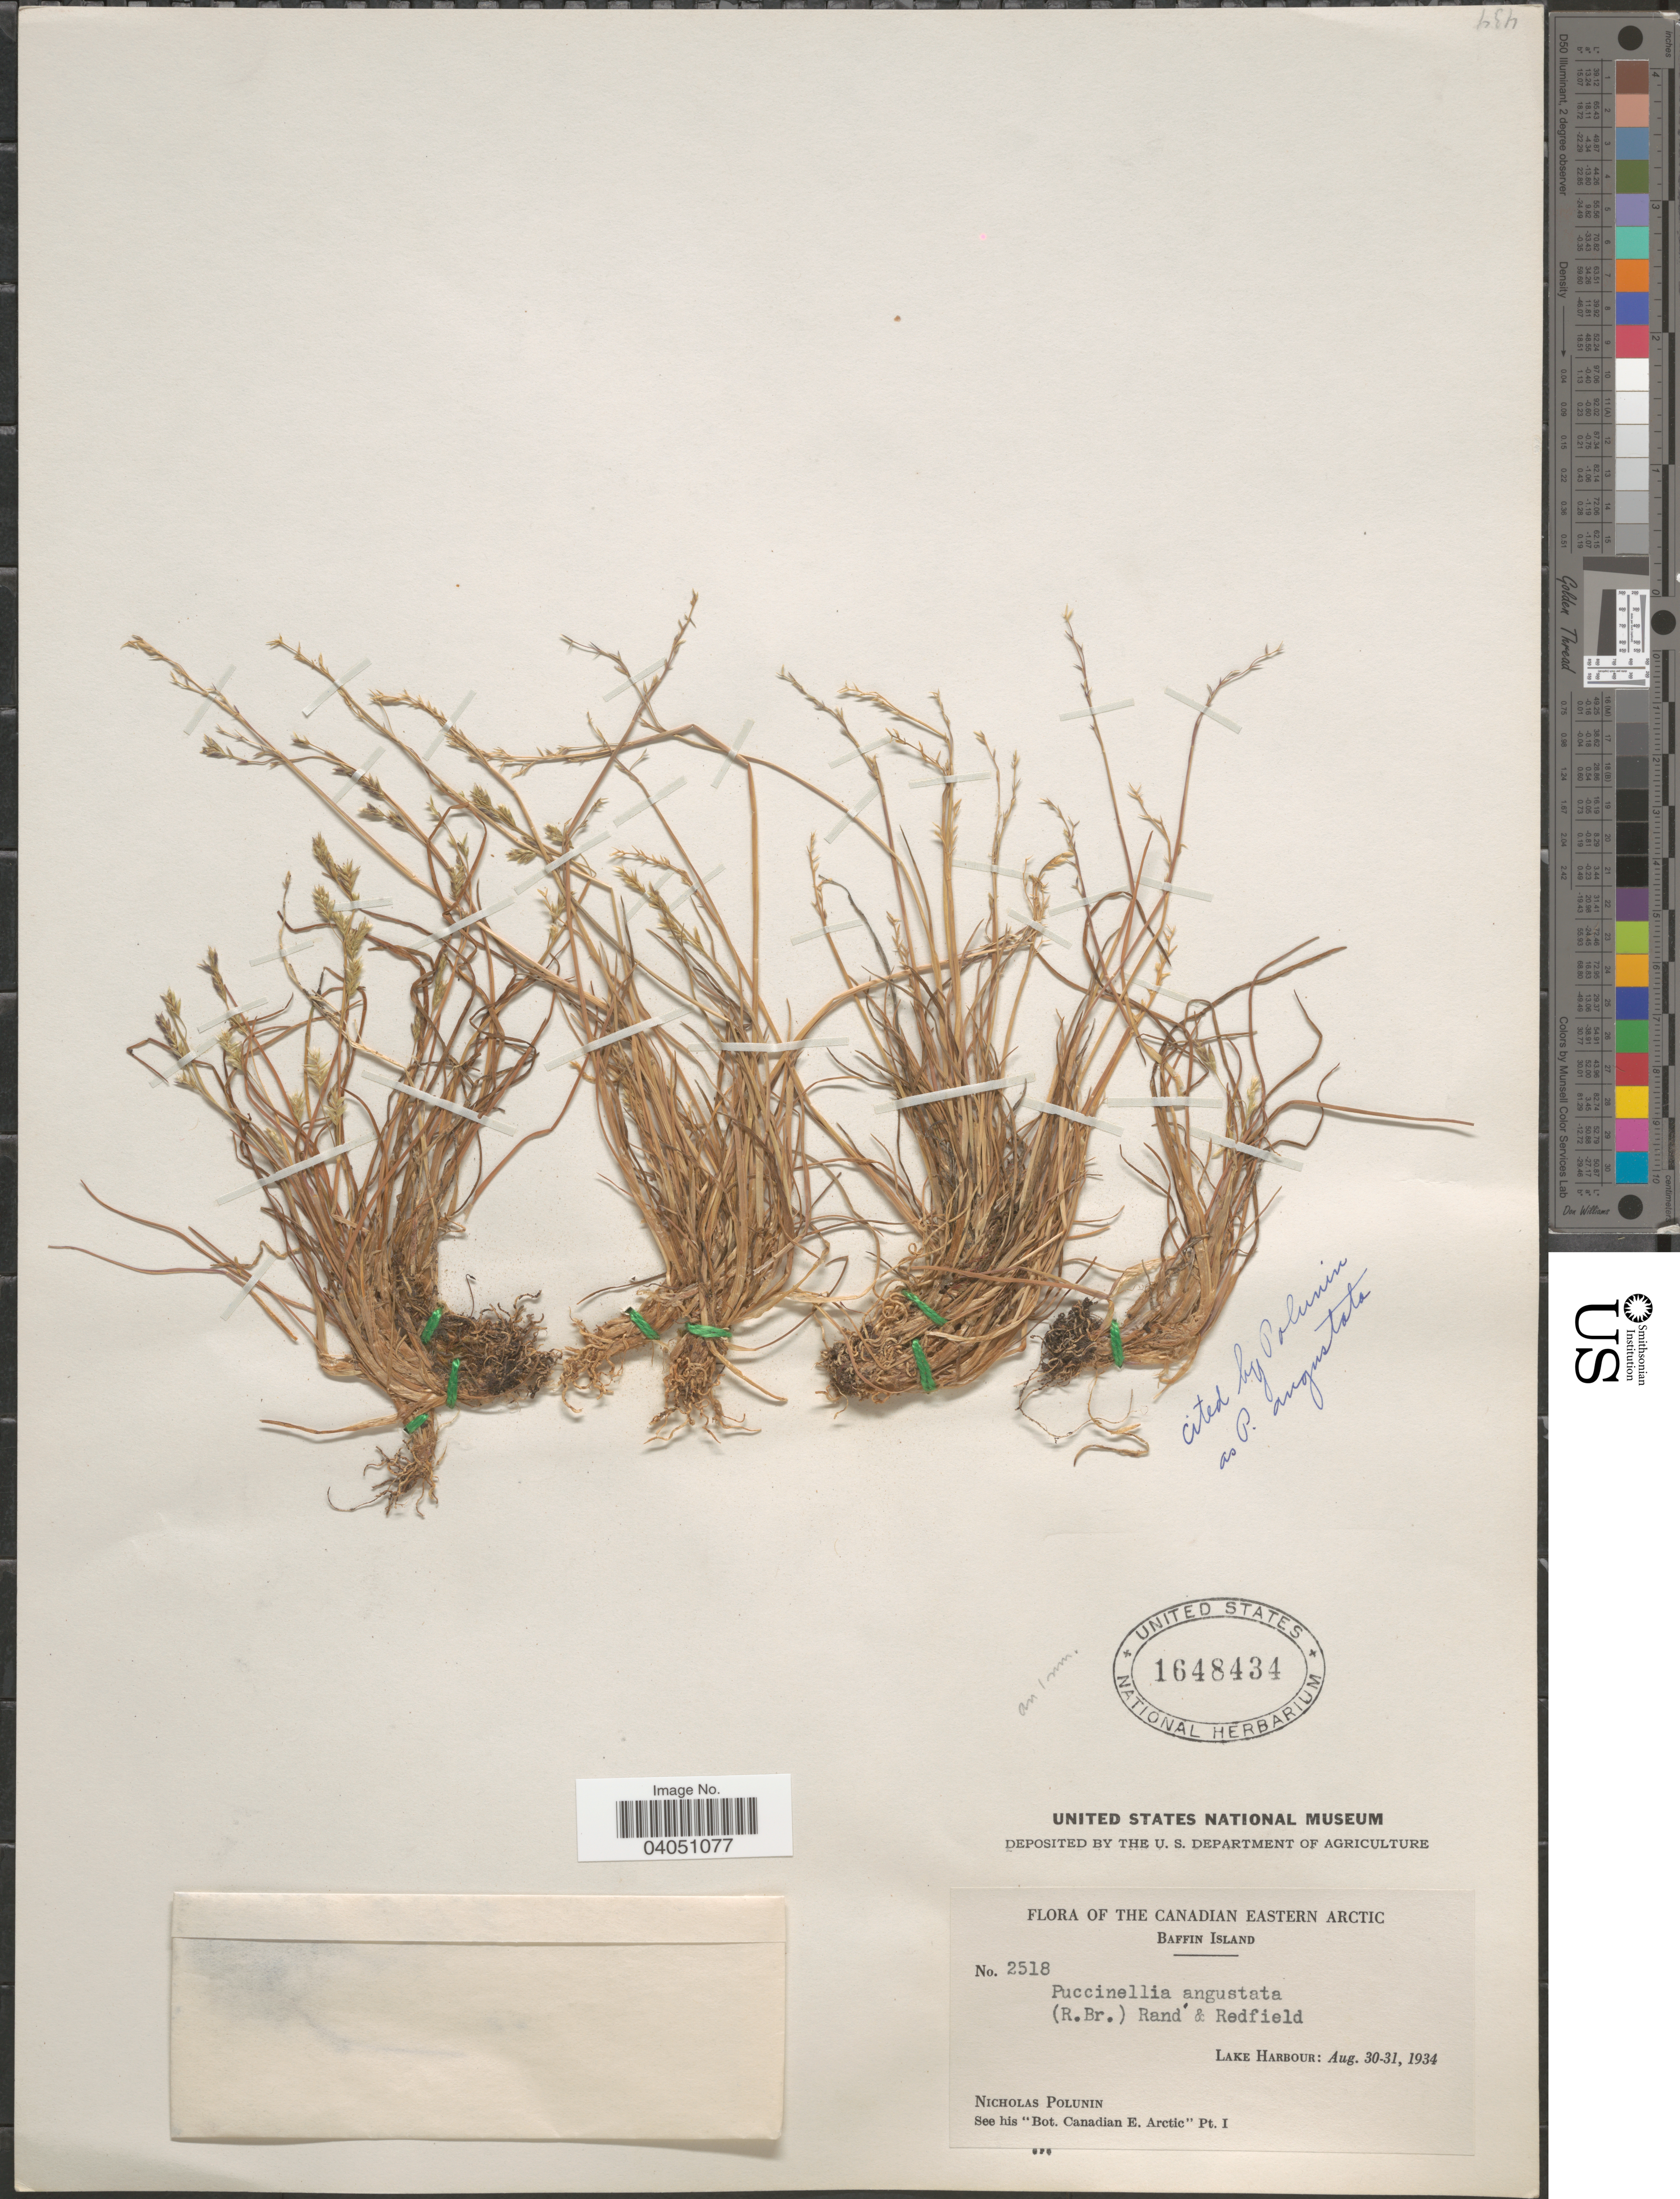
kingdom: Plantae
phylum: Tracheophyta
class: Liliopsida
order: Poales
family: Poaceae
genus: Puccinellia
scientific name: Puccinellia angustata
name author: (R. Br.) Nash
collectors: N. V. Polunin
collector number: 2518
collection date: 1934-08-30/1934-08-31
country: Canada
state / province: Nunavut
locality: The Canadian Eastern Arctic. Baffin Island. Lake Harbour.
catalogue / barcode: US 1648434